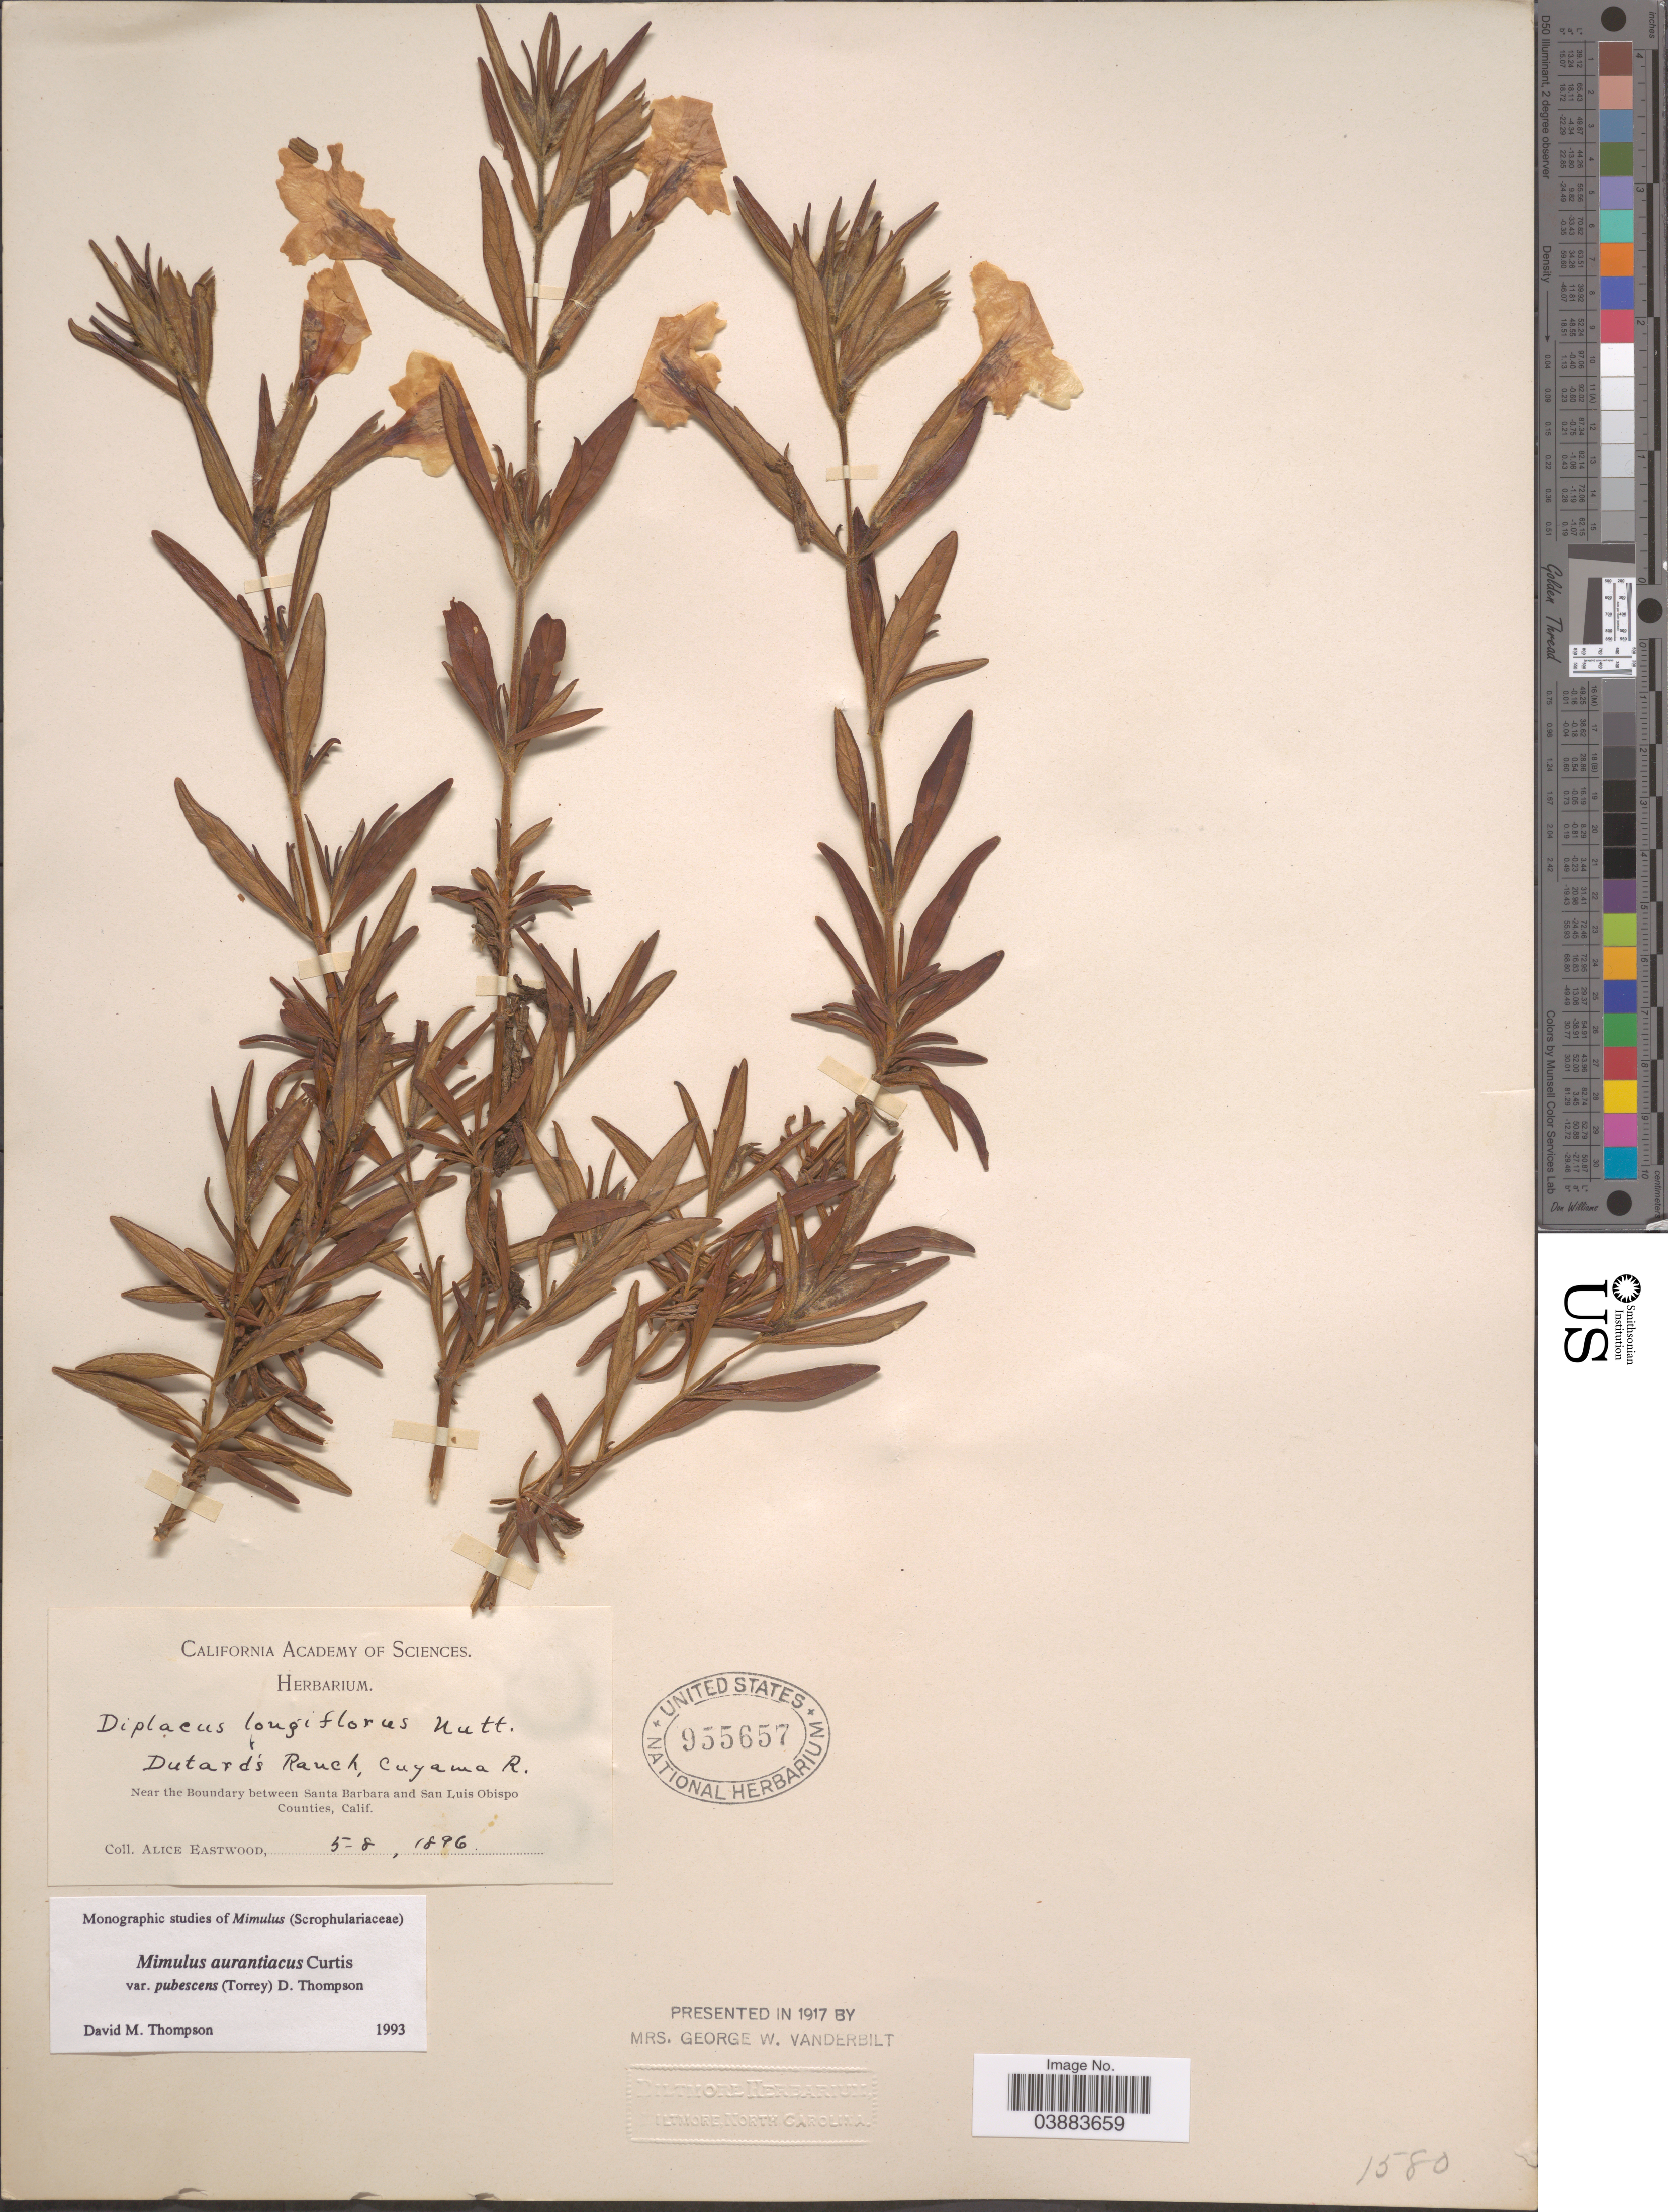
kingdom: Plantae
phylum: Tracheophyta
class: Magnoliopsida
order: Lamiales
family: Phrymaceae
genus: Diplacus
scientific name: Diplacus aurantiacus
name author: (Curtis) Jeps.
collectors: A. Eastwood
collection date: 1896-05-08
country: United States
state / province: California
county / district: Santa Barbara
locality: Dutard's Ranch, Cuyama R. Near the Boundary between Santa Barbara and San Luis Obispo Counties.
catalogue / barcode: US 955657